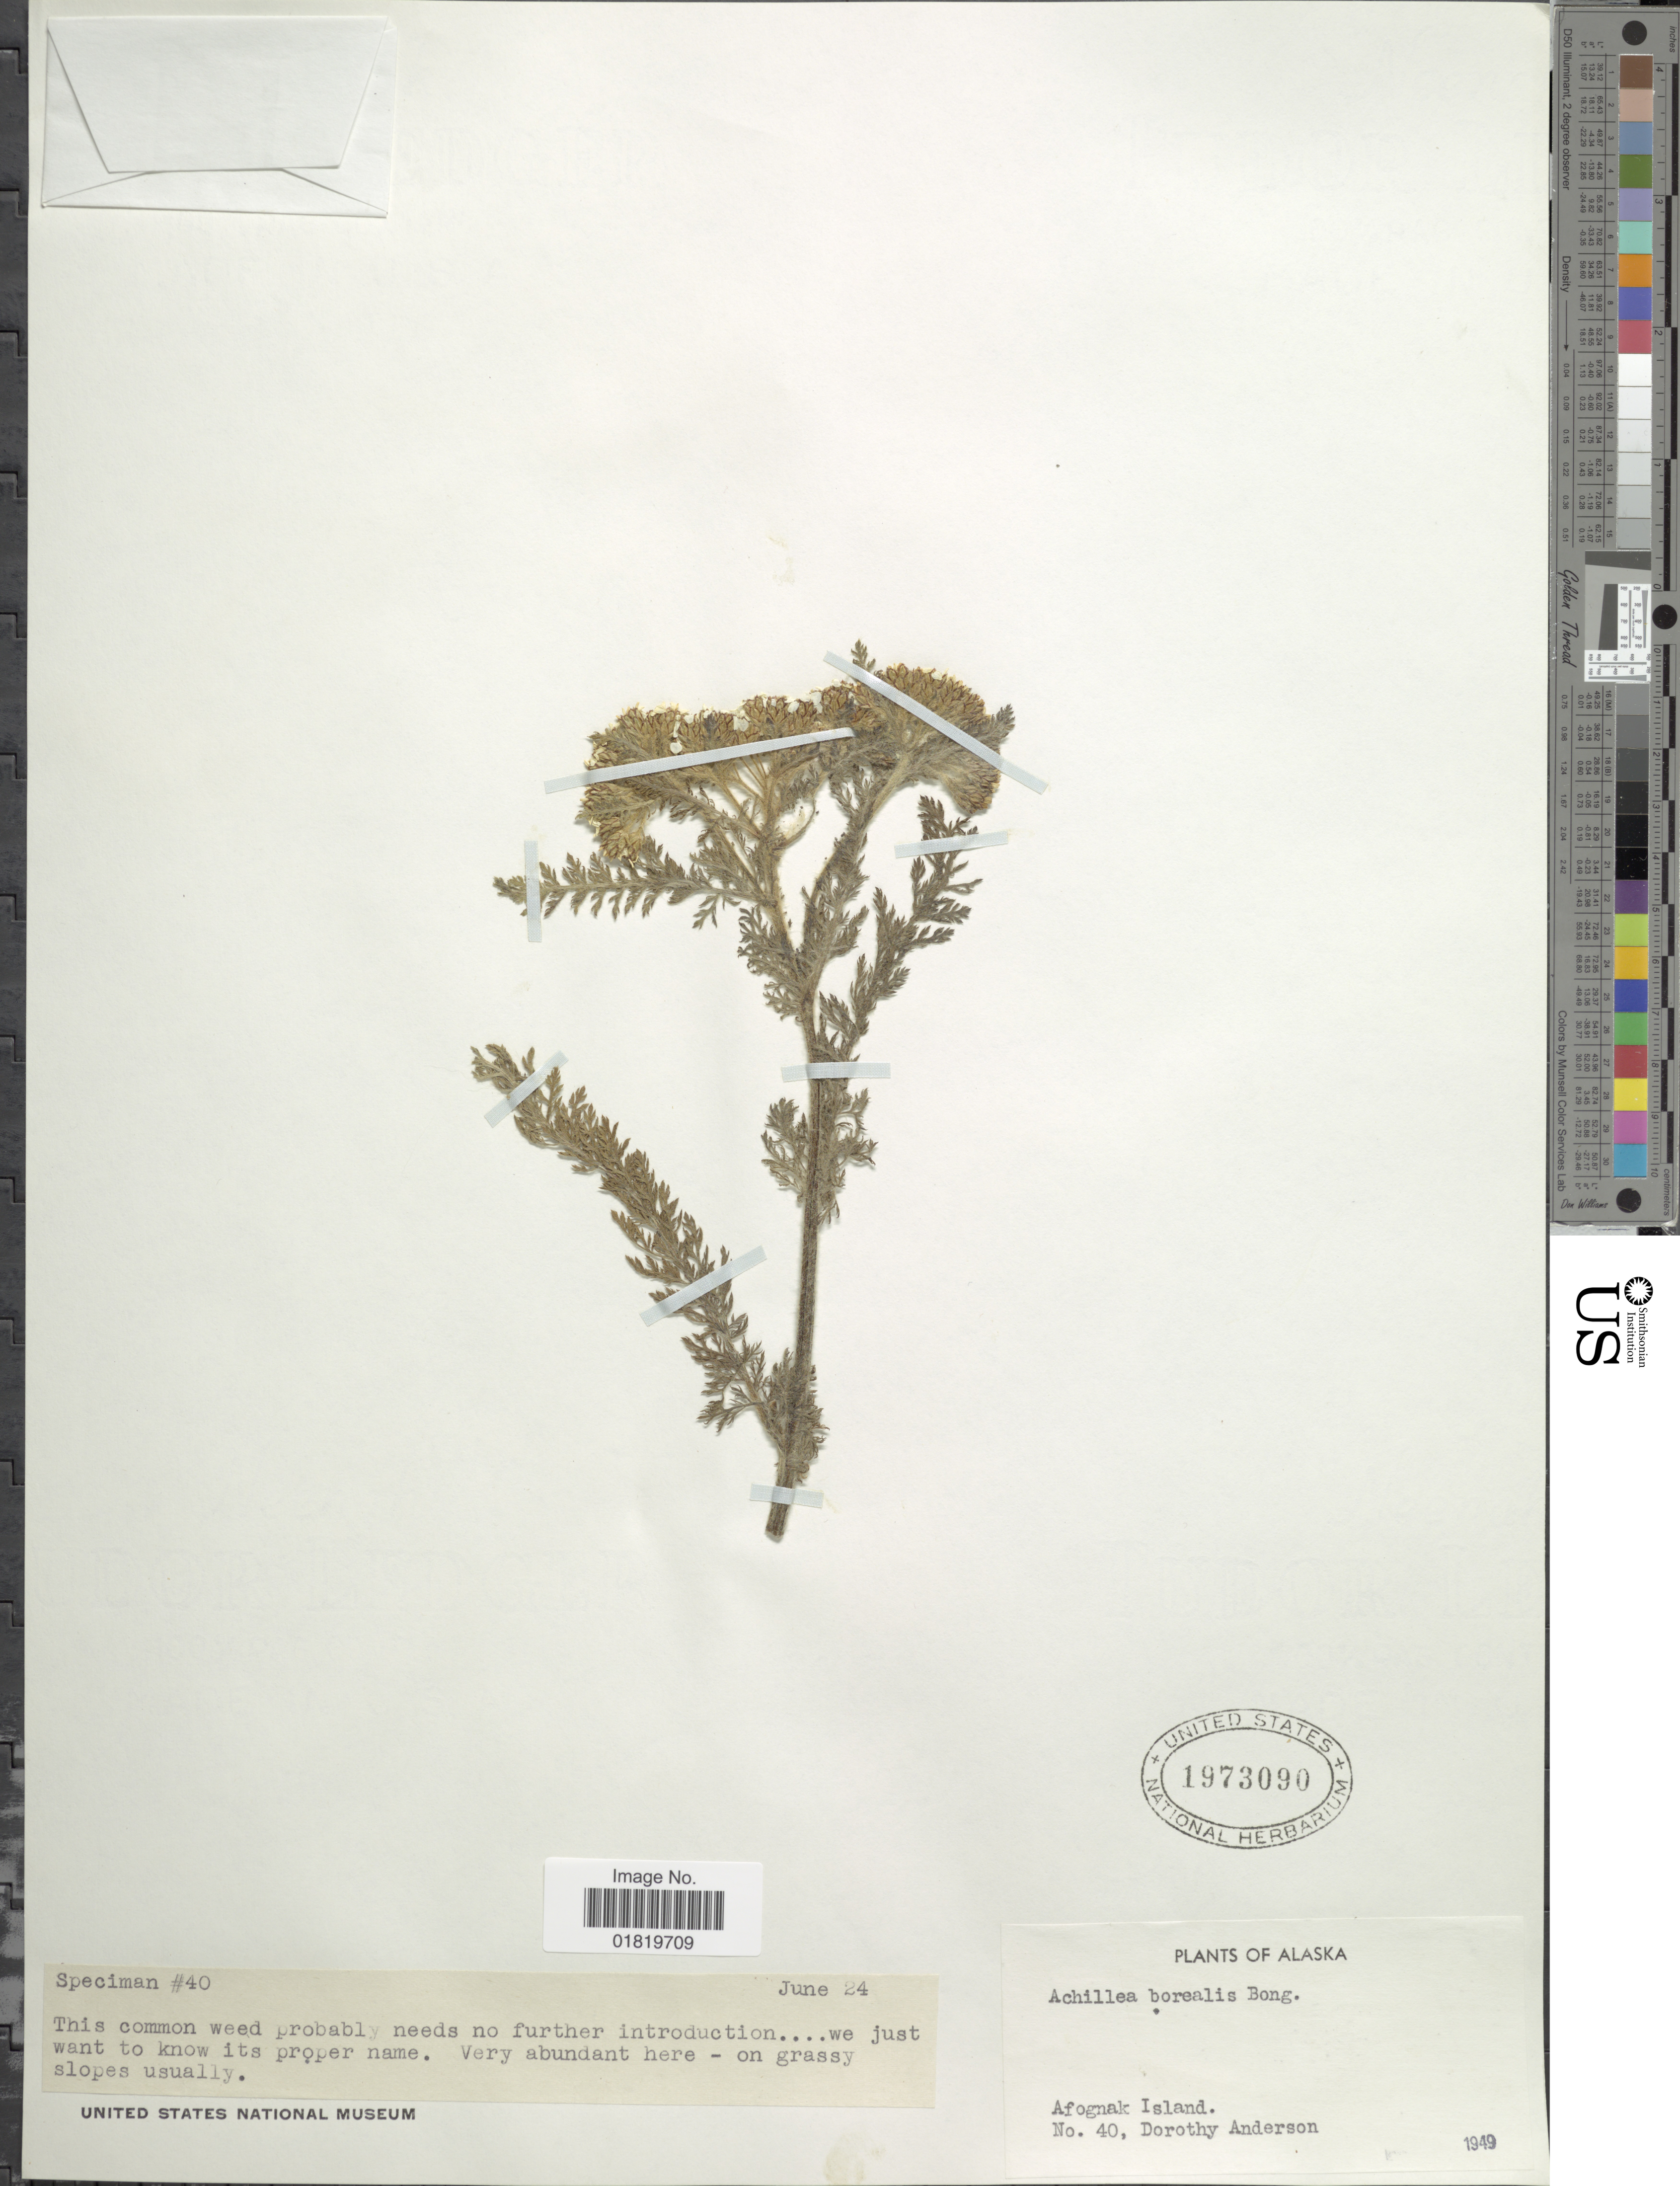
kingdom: Plantae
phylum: Tracheophyta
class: Magnoliopsida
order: Asterales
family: Asteraceae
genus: Achillea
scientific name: Achillea borealis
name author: Bong.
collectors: D. Anderson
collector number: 40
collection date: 1949-06-24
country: United States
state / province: Alaska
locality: Afognak Island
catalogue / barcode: US 1973090